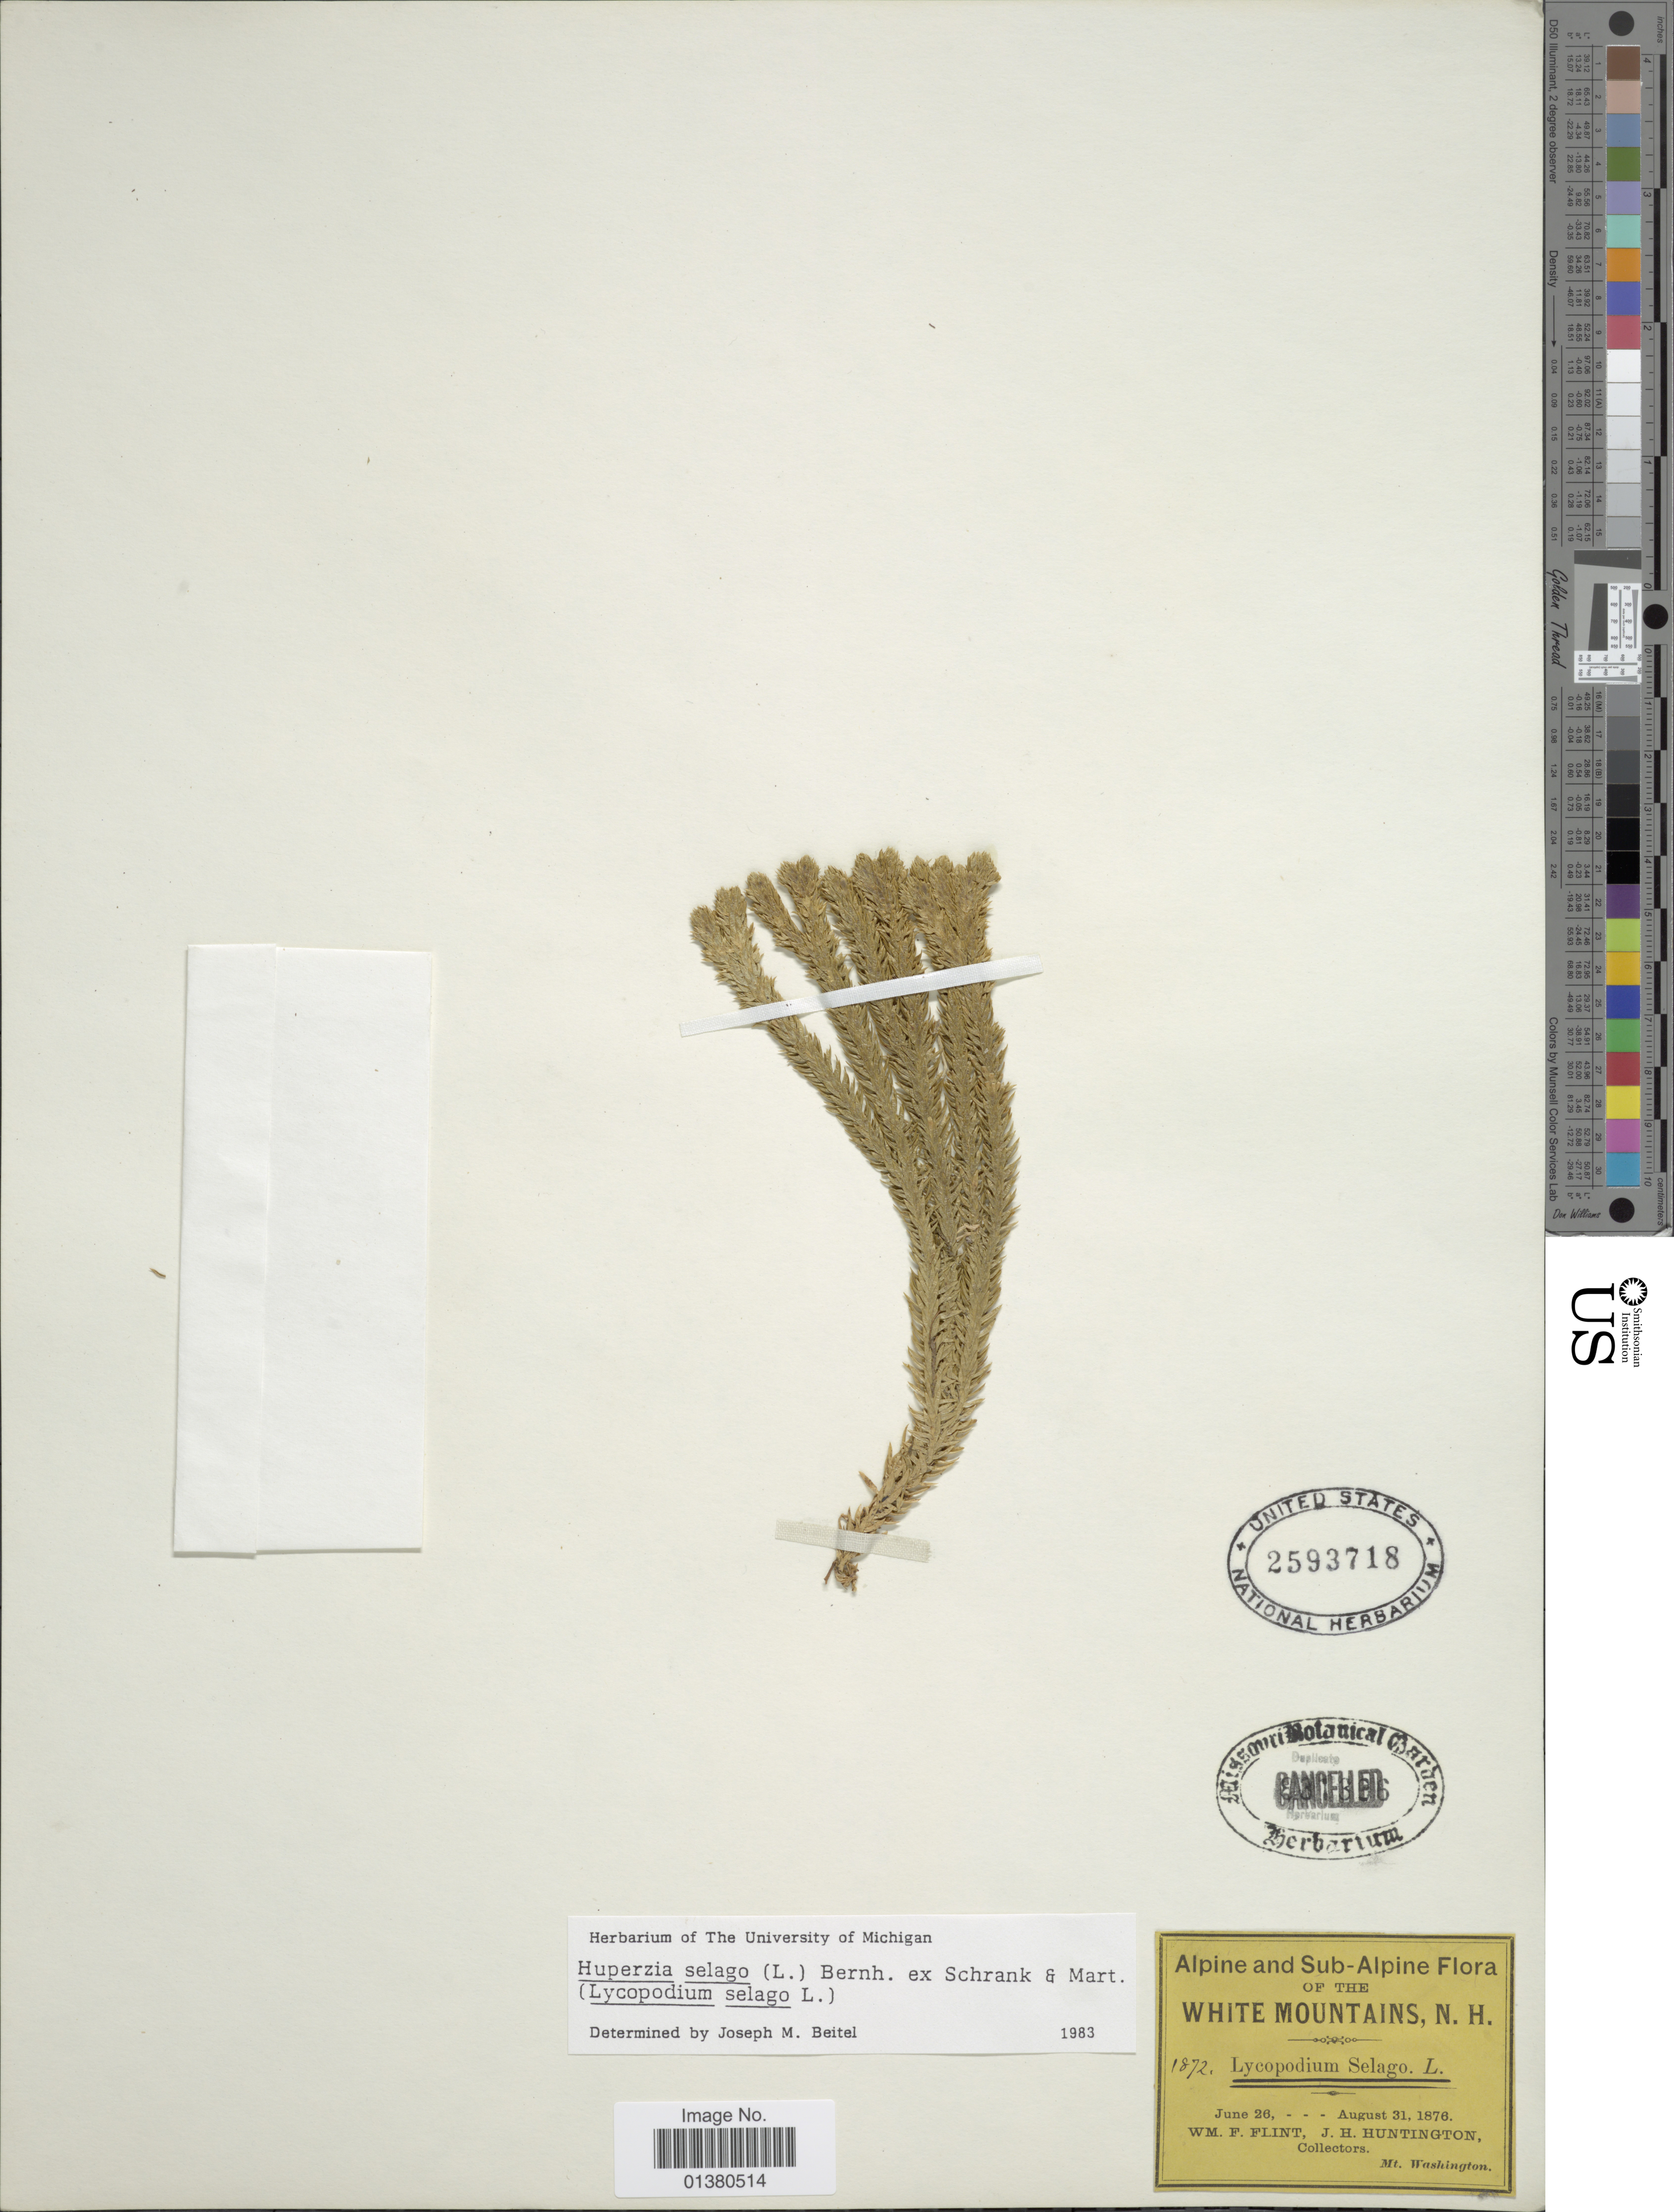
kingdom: Plantae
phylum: Tracheophyta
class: Lycopodiopsida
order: Lycopodiales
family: Lycopodiaceae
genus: Huperzia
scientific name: Huperzia selago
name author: (L.) Bernh. ex Schrank & Mart.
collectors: W. Flint & J. Huntington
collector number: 1872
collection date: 1876-08-31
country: United States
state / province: Washington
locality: White Mountains, Mt Washington.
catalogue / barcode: US 2593718